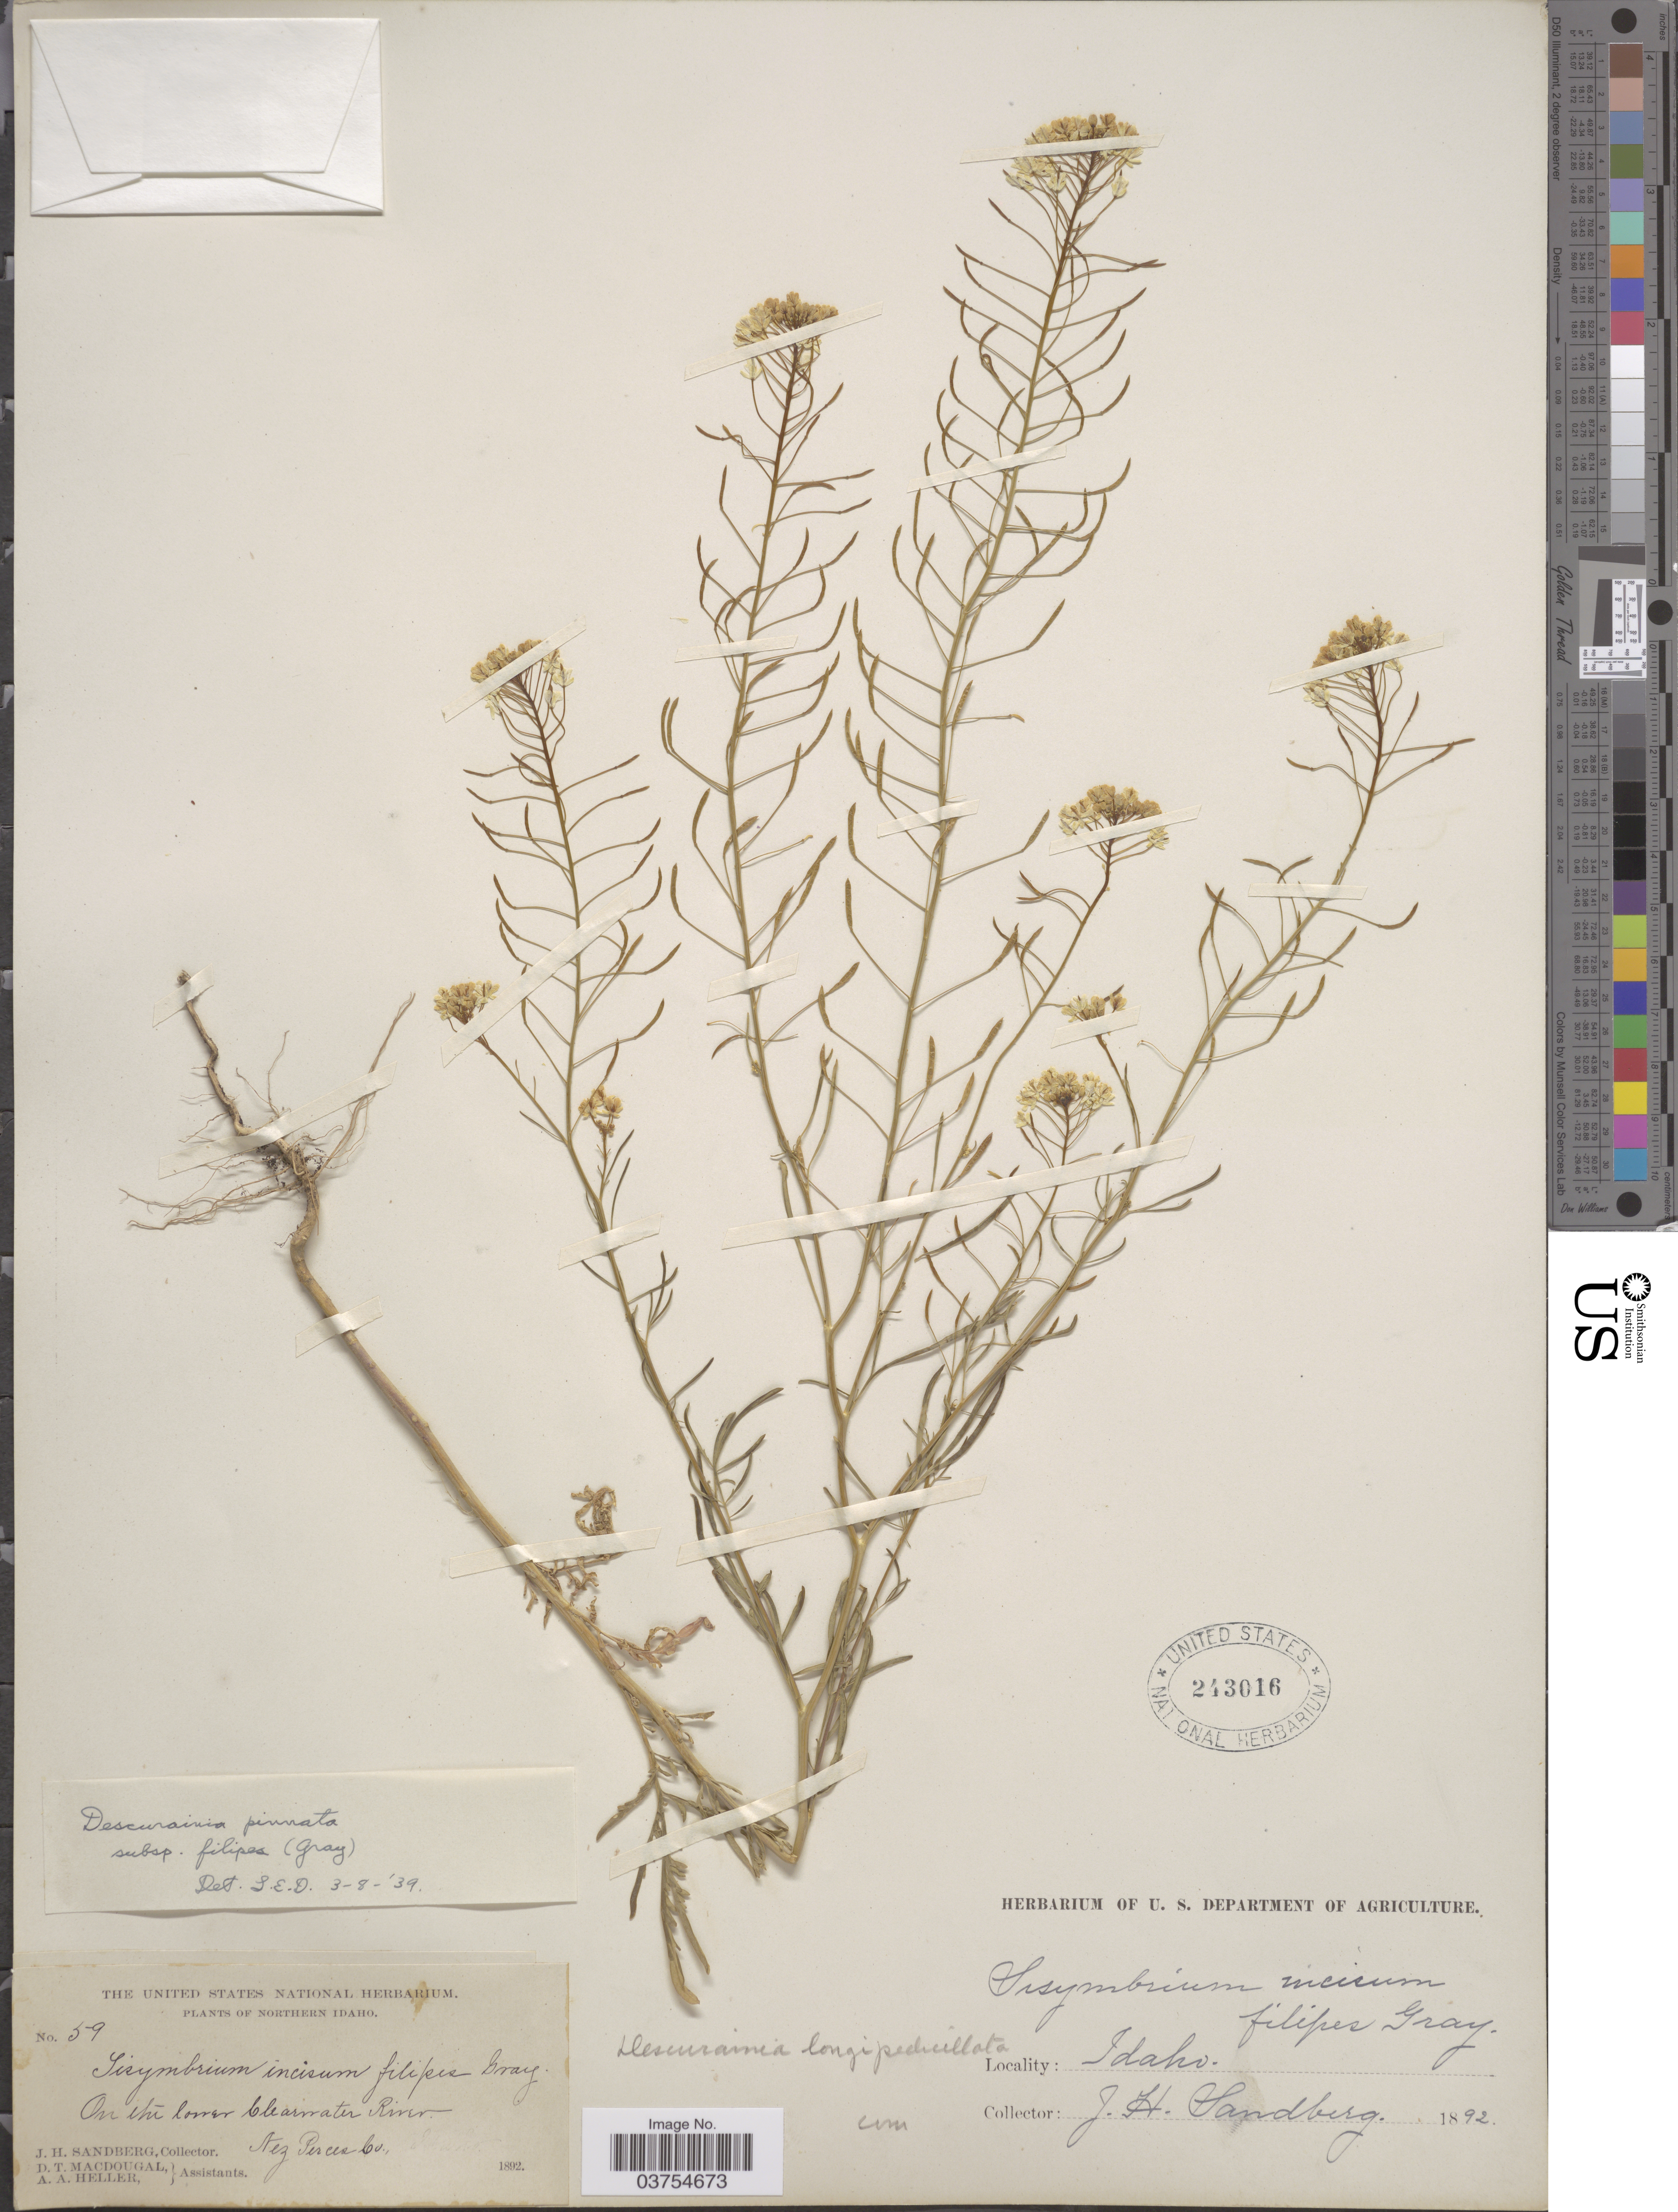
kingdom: Plantae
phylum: Tracheophyta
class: Magnoliopsida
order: Brassicales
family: Brassicaceae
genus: Descurainia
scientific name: Descurainia pinnata subsp. filipes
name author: (A. Gray) Detling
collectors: J. H. Sandberg, D. T. MacDougal & A. A. Heller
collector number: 59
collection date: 1892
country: United States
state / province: Idaho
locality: Northern Idaho. On the lower Clearwater River, Nez Perces Co.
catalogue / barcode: US 243016